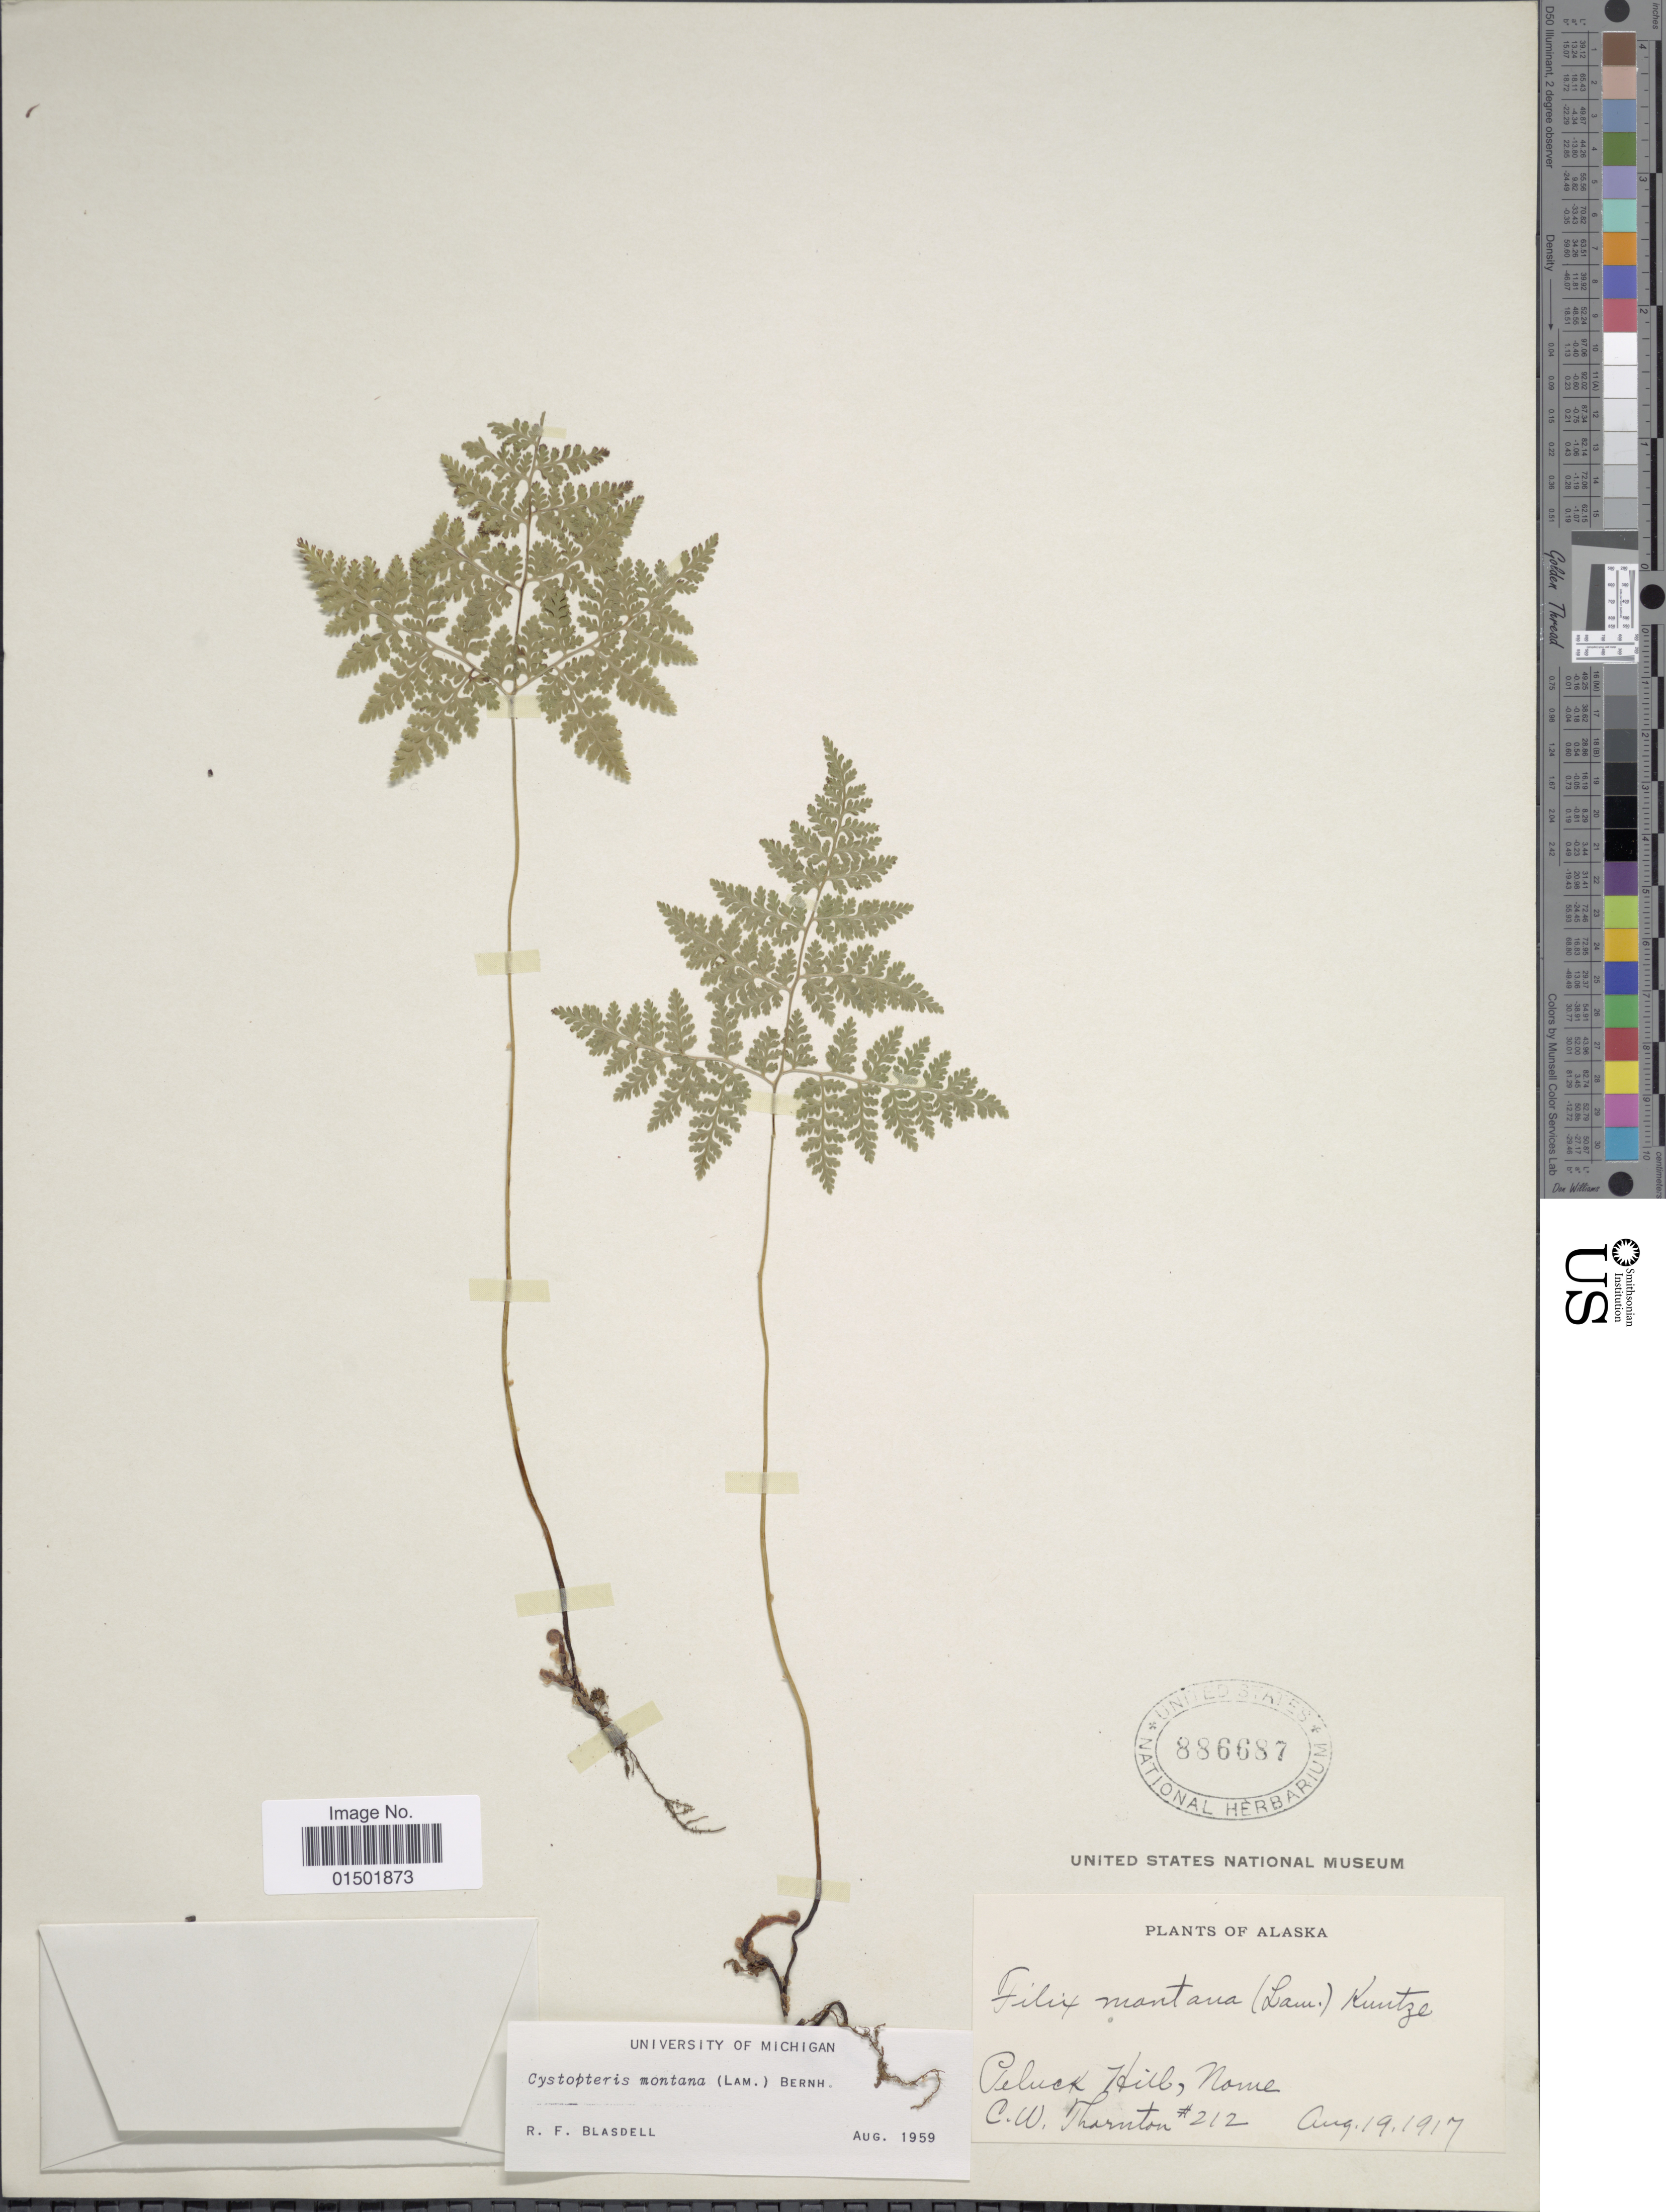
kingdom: Plantae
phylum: Tracheophyta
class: Polypodiopsida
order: Polypodiales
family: Cystopteridaceae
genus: Cystopteris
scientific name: Cystopteris montana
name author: (Lam.) Desv.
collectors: C. Thornton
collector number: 212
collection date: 1917-08-19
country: United States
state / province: Alaska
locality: Peluck Hill, Nome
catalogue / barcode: US 886687